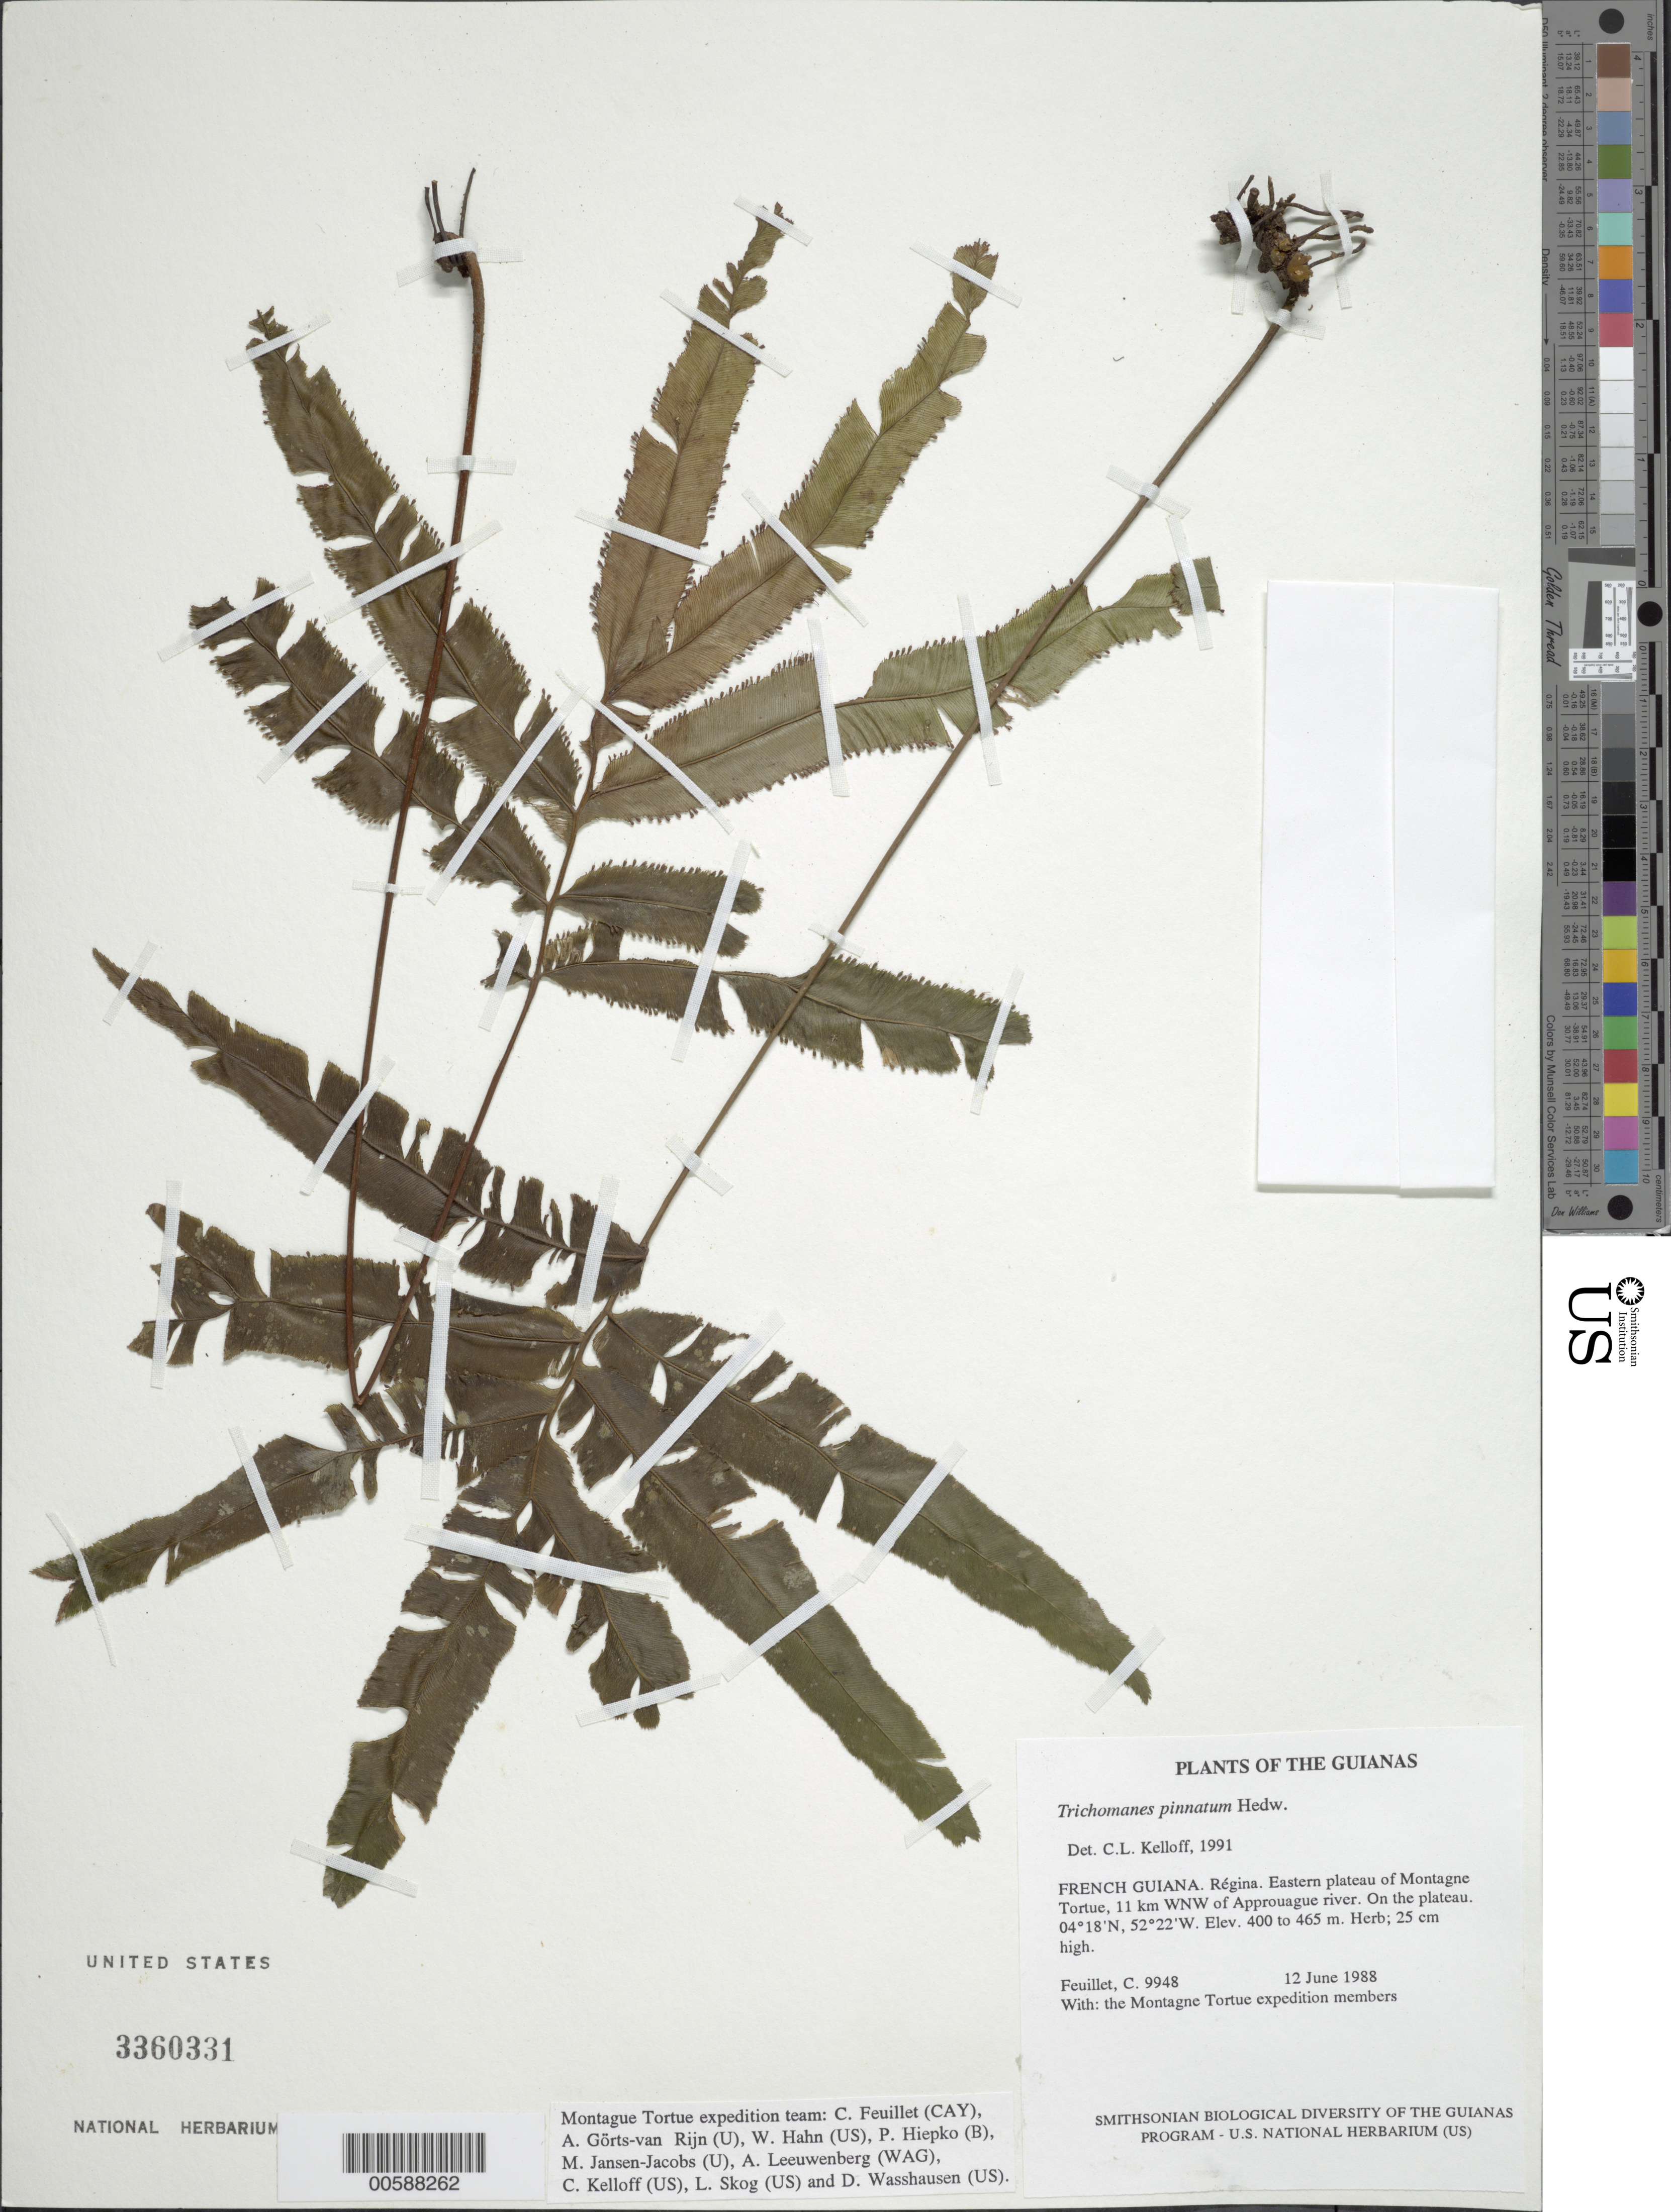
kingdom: Plantae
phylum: Tracheophyta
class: Polypodiopsida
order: Hymenophyllales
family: Hymenophyllaceae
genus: Trichomanes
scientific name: Trichomanes pinnatum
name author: Hedw.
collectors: C. Feuillet & Montagne Torte Exped. members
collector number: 9948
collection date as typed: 12 June 1988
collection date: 1988-06-12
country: French Guiana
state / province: Cayenne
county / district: Regina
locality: Eastern plateau of Montagne Tortue, 11 km WNW of Approuague river. On the plateau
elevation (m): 400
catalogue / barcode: US 3360331